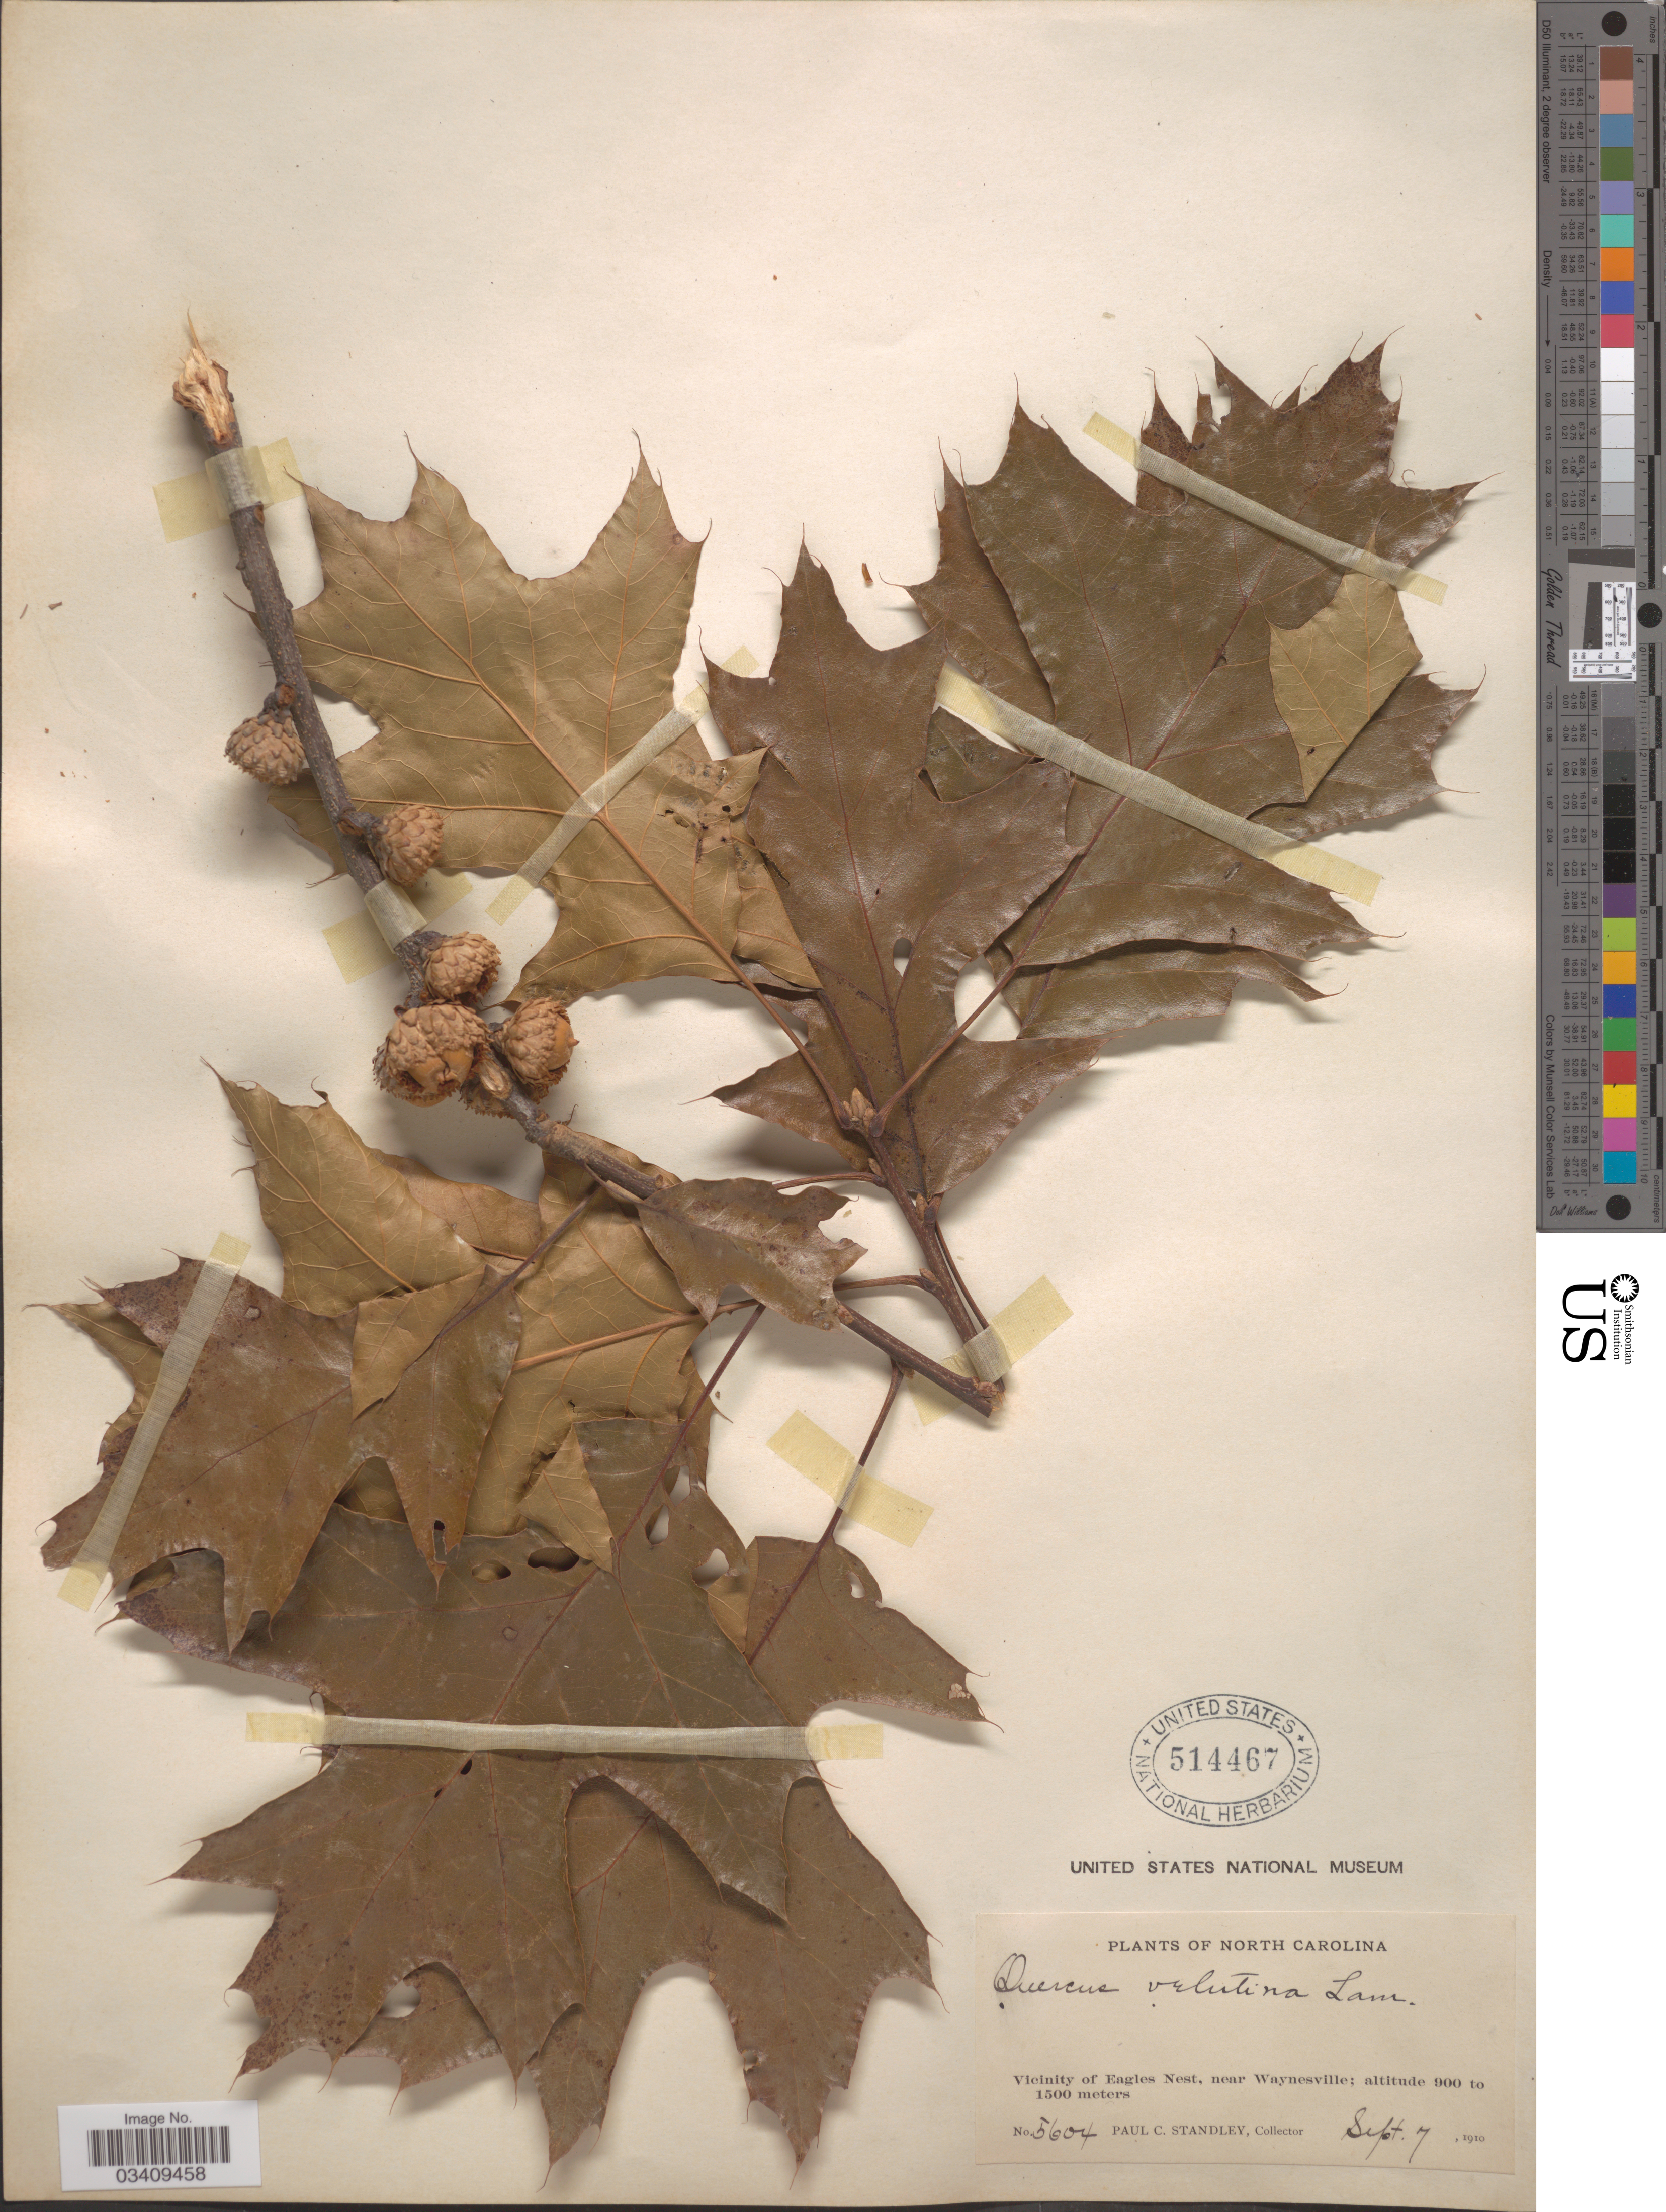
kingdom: Plantae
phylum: Tracheophyta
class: Magnoliopsida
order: Fagales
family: Fagaceae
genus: Quercus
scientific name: Quercus velutina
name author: Lam.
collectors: P. C. Standley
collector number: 5604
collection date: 1910-07-07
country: United States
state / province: North Carolina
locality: Vicinity of Eagles Nest, near Waynesville.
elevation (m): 900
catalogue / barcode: US 514467